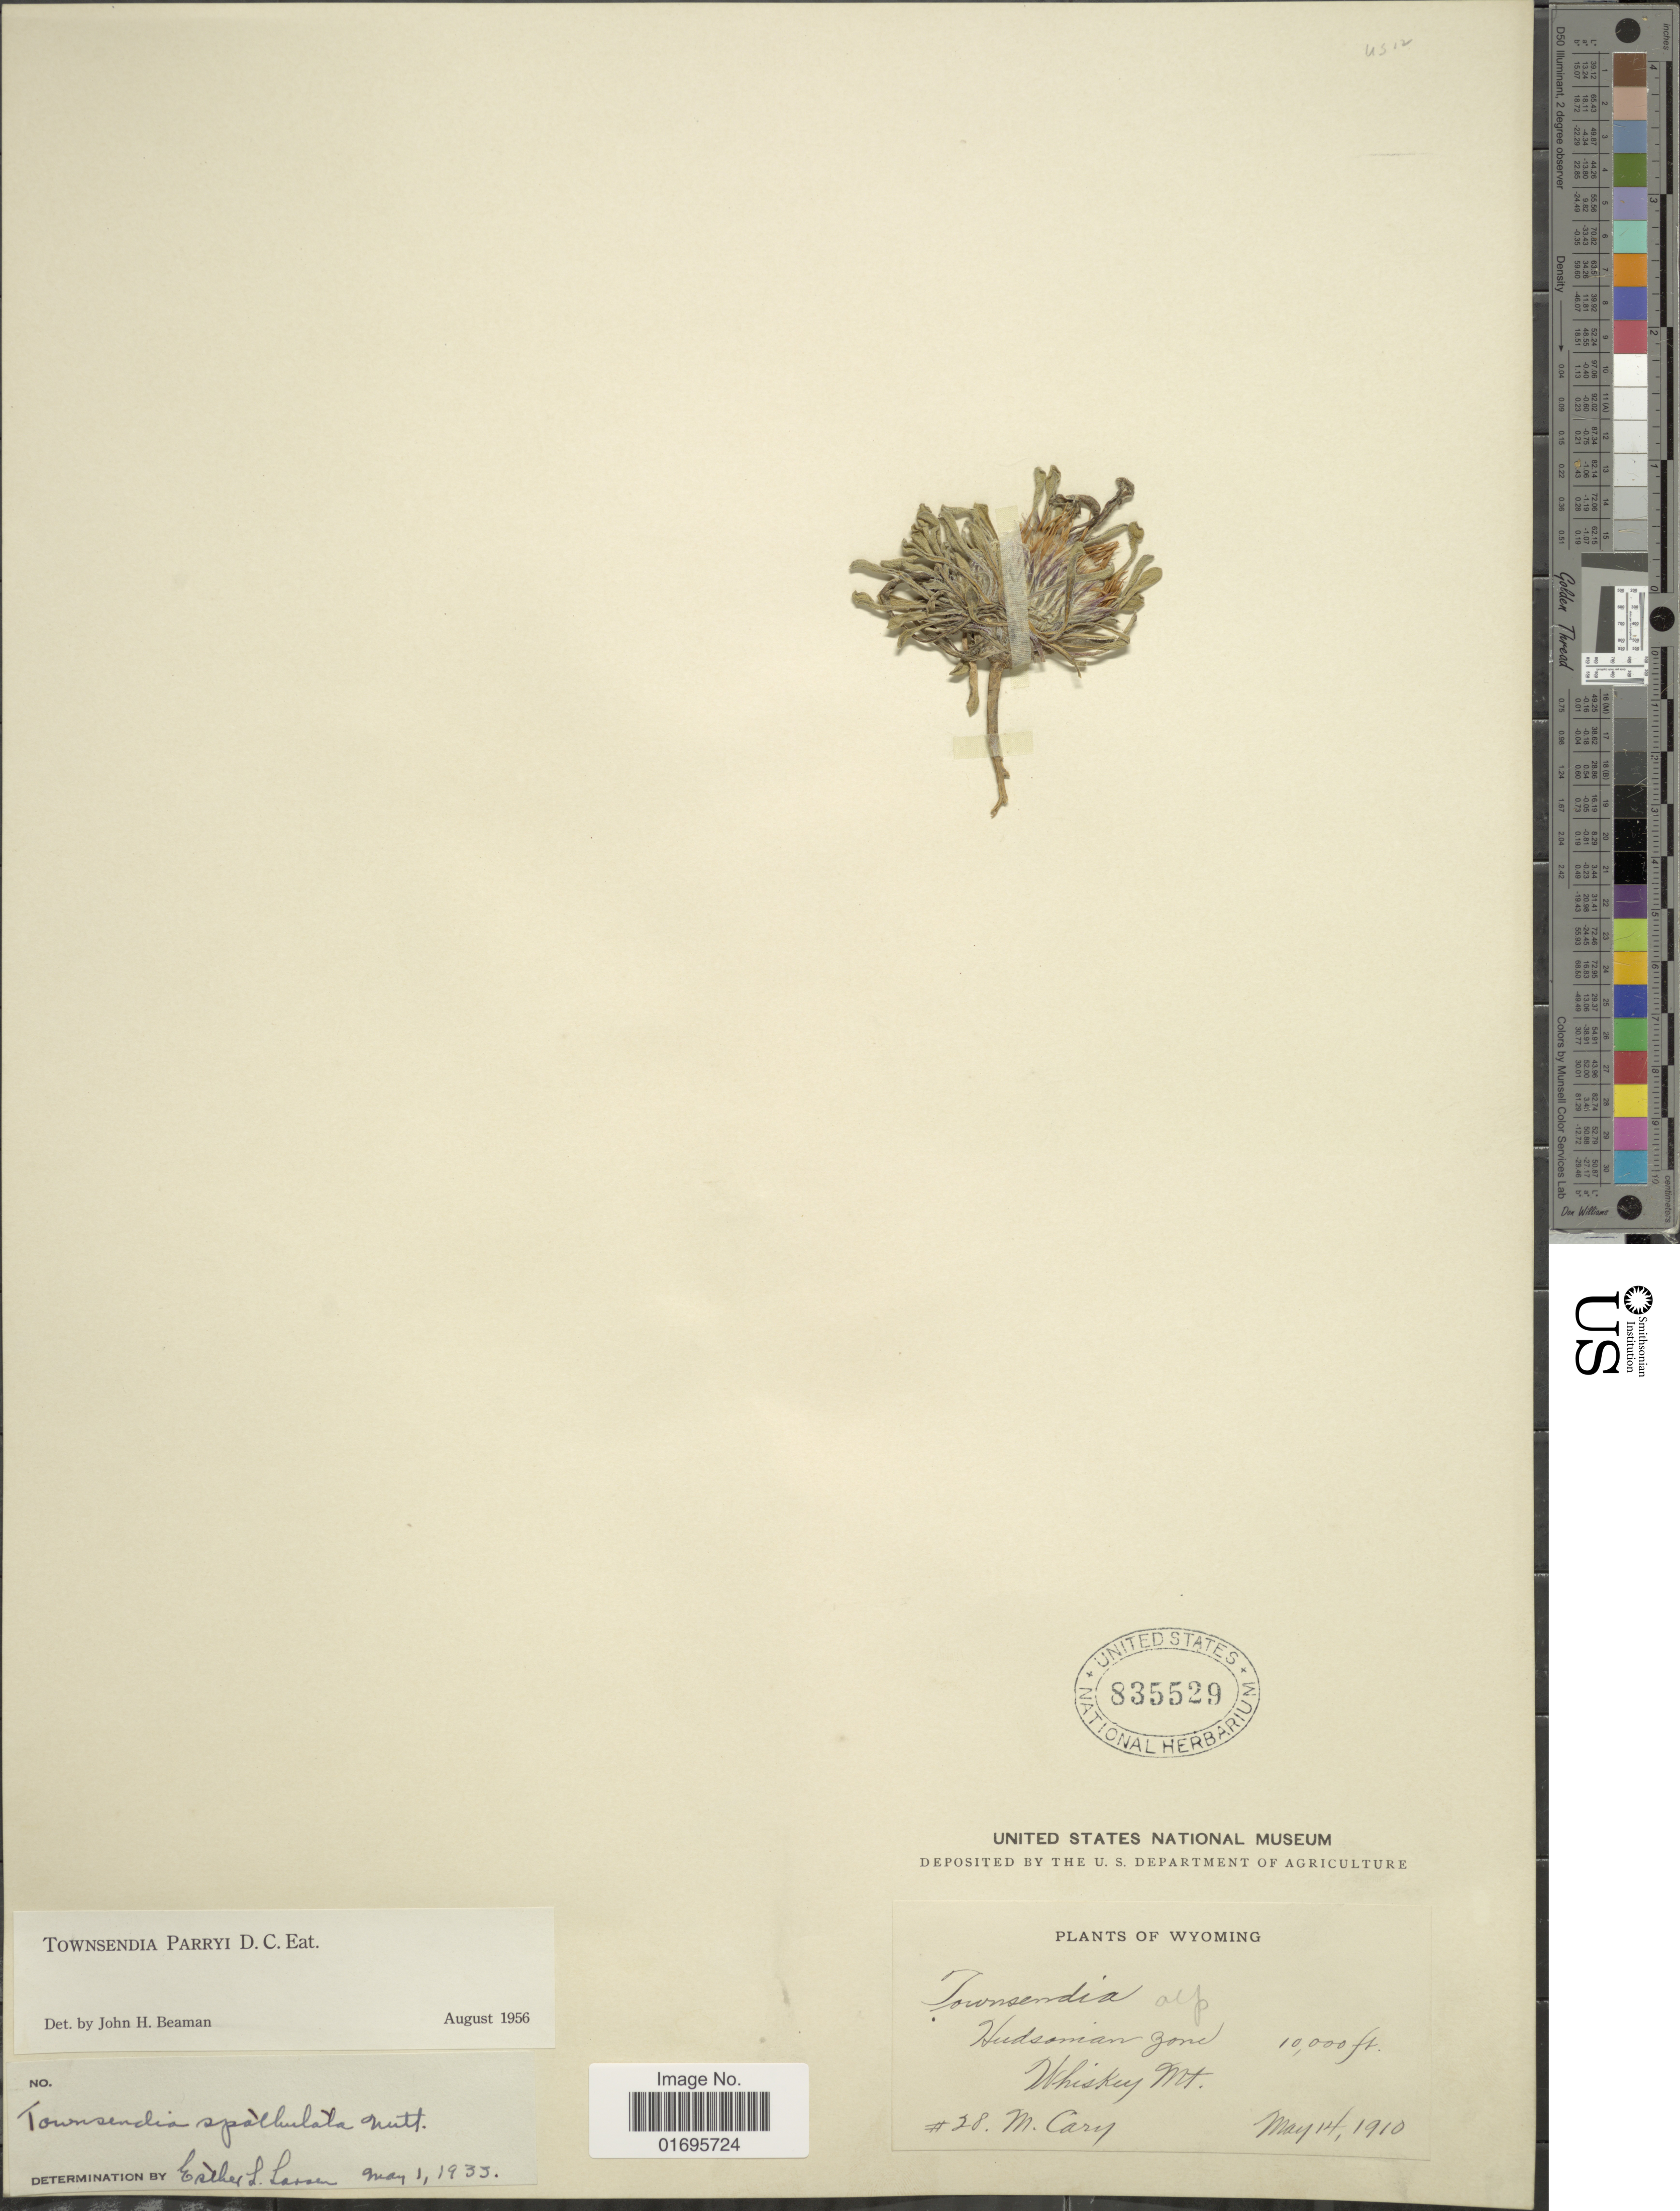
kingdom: Plantae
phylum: Tracheophyta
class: Magnoliopsida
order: Asterales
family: Asteraceae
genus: Townsendia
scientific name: Townsendia parryi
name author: D.C. Eaton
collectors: M. Cary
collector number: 28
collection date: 1910-05-14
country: United States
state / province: Wyoming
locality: Headsomian Zone, Whiskey Mt.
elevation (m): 3048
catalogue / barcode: US 835529